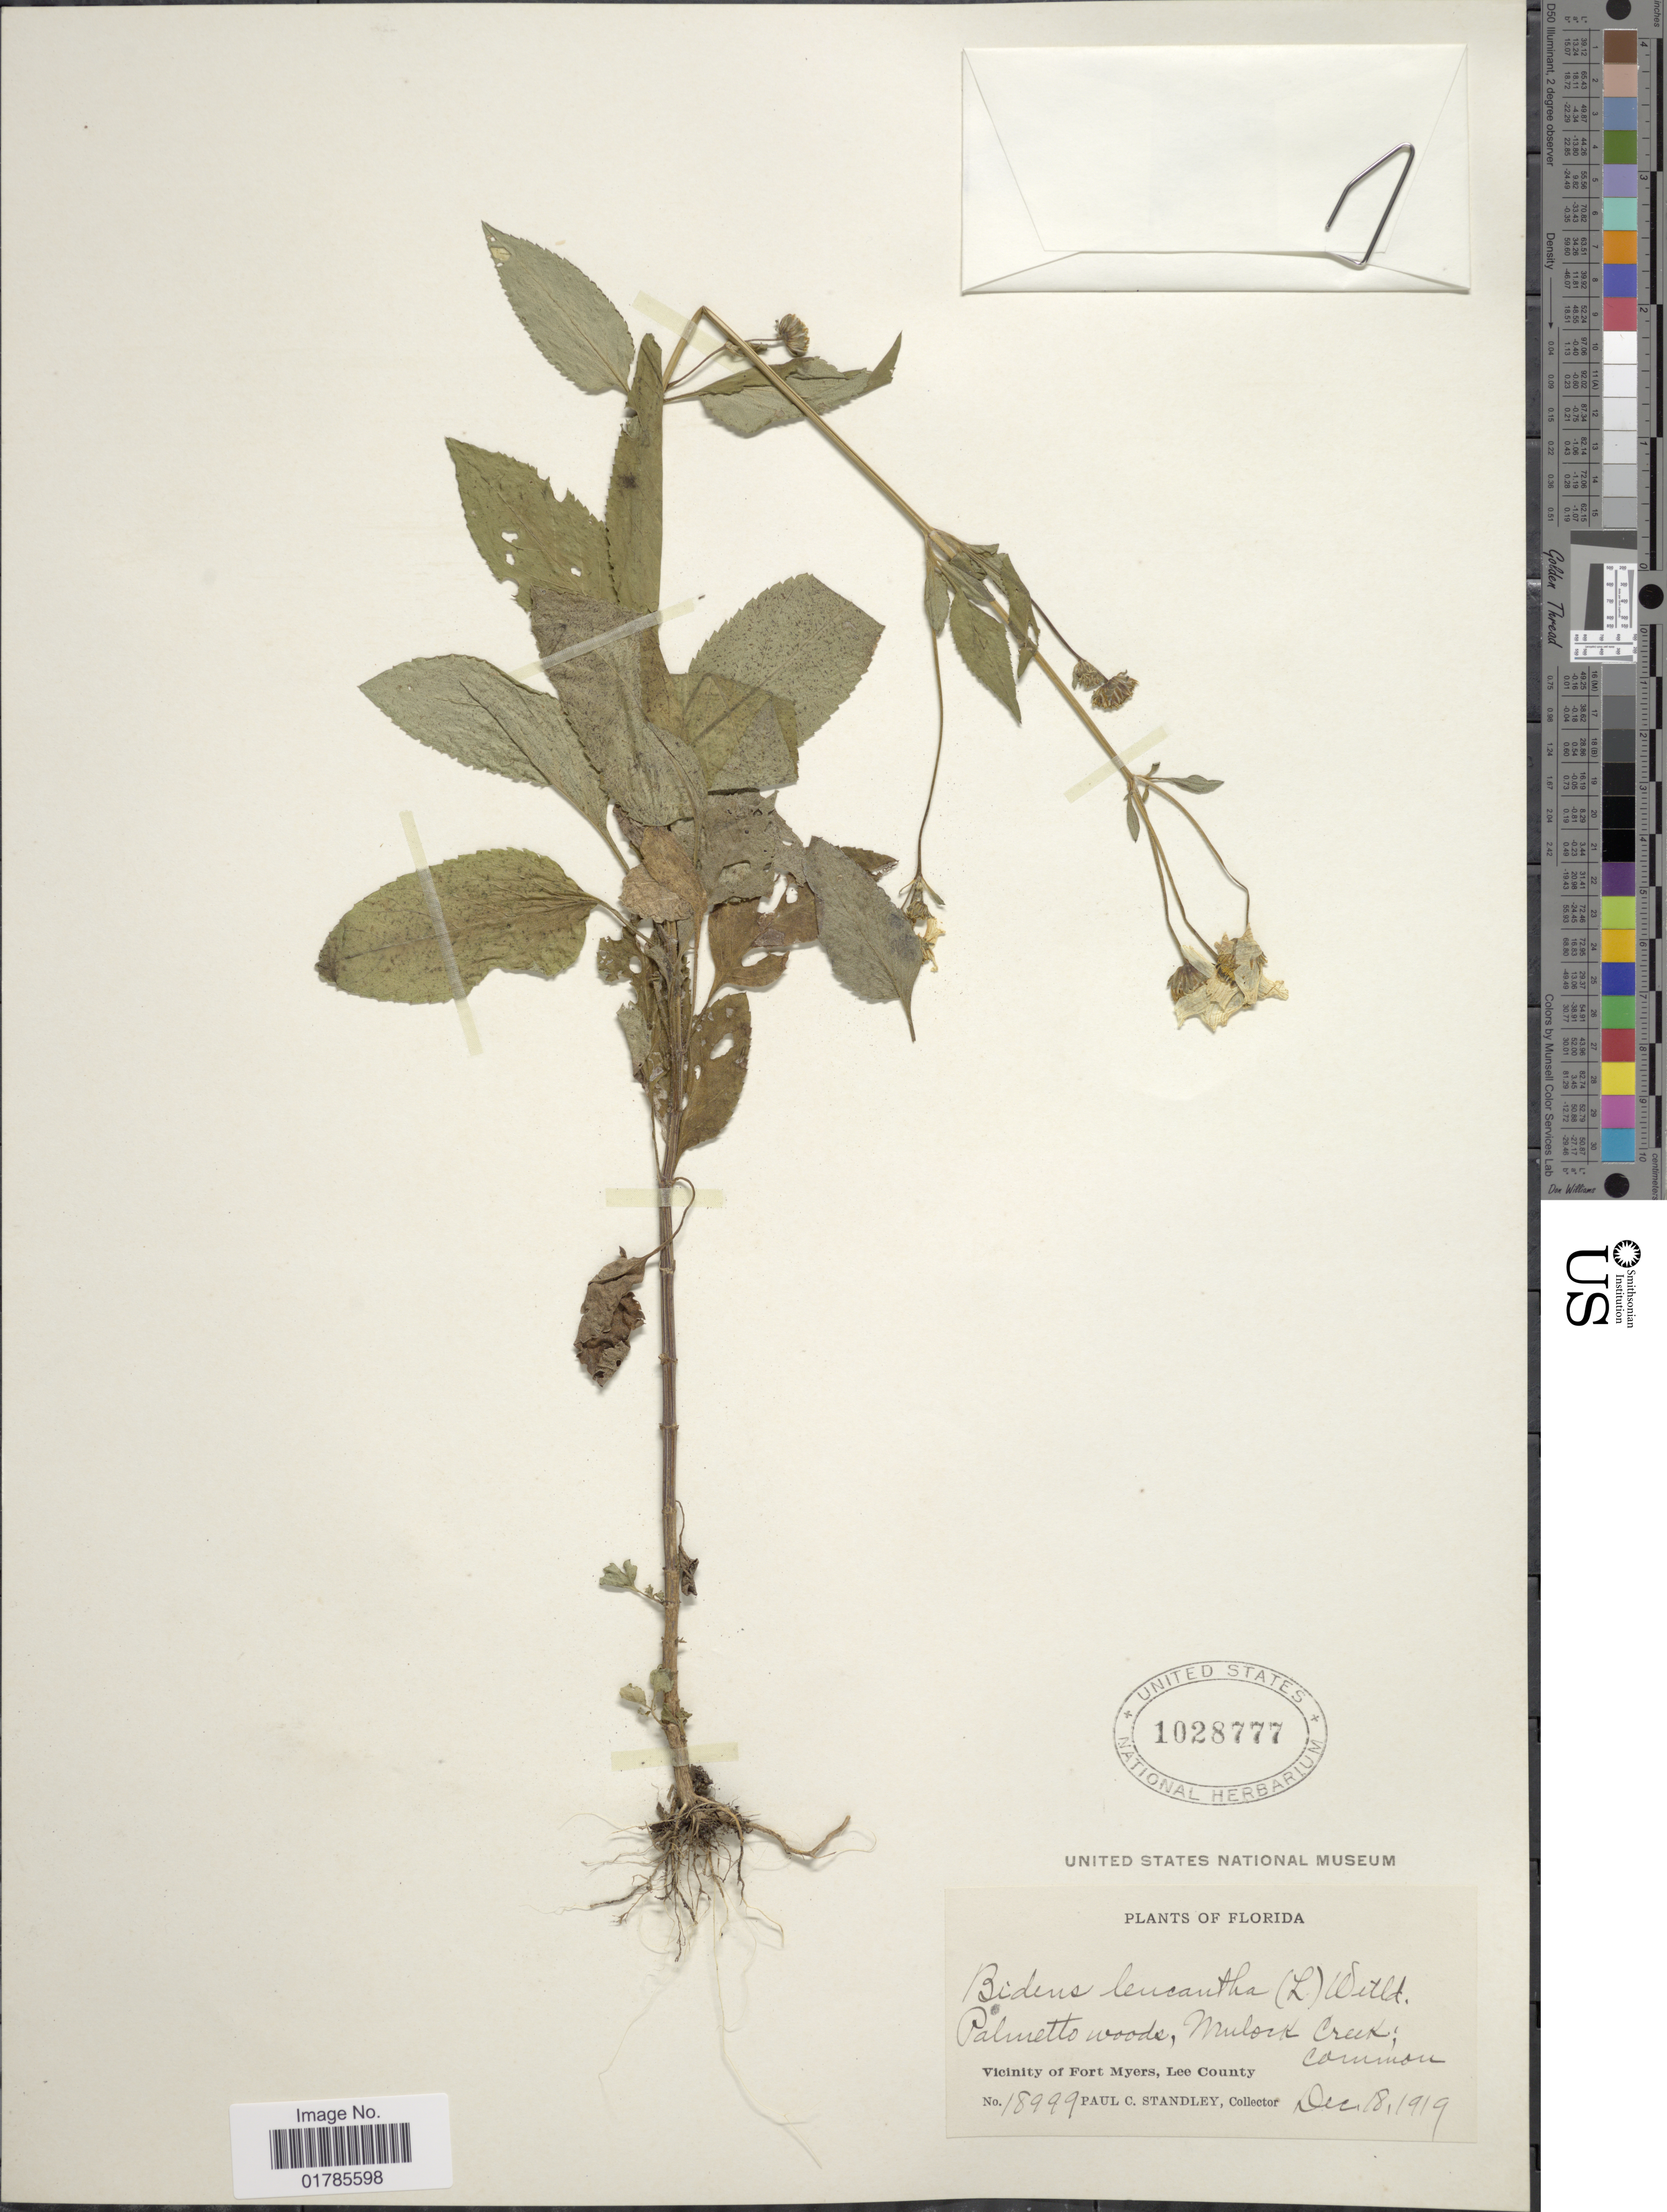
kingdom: Plantae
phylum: Tracheophyta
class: Magnoliopsida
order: Asterales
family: Asteraceae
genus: Bidens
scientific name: Bidens alba var. radiata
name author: (Sch. Bip.) R.E. Ballard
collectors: P. C. Standley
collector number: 18999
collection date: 1919-12-18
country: United States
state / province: Florida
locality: Palmetto woods, Mulock Creek, vicinity of Fort Myers, Lee County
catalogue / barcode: US 1028777